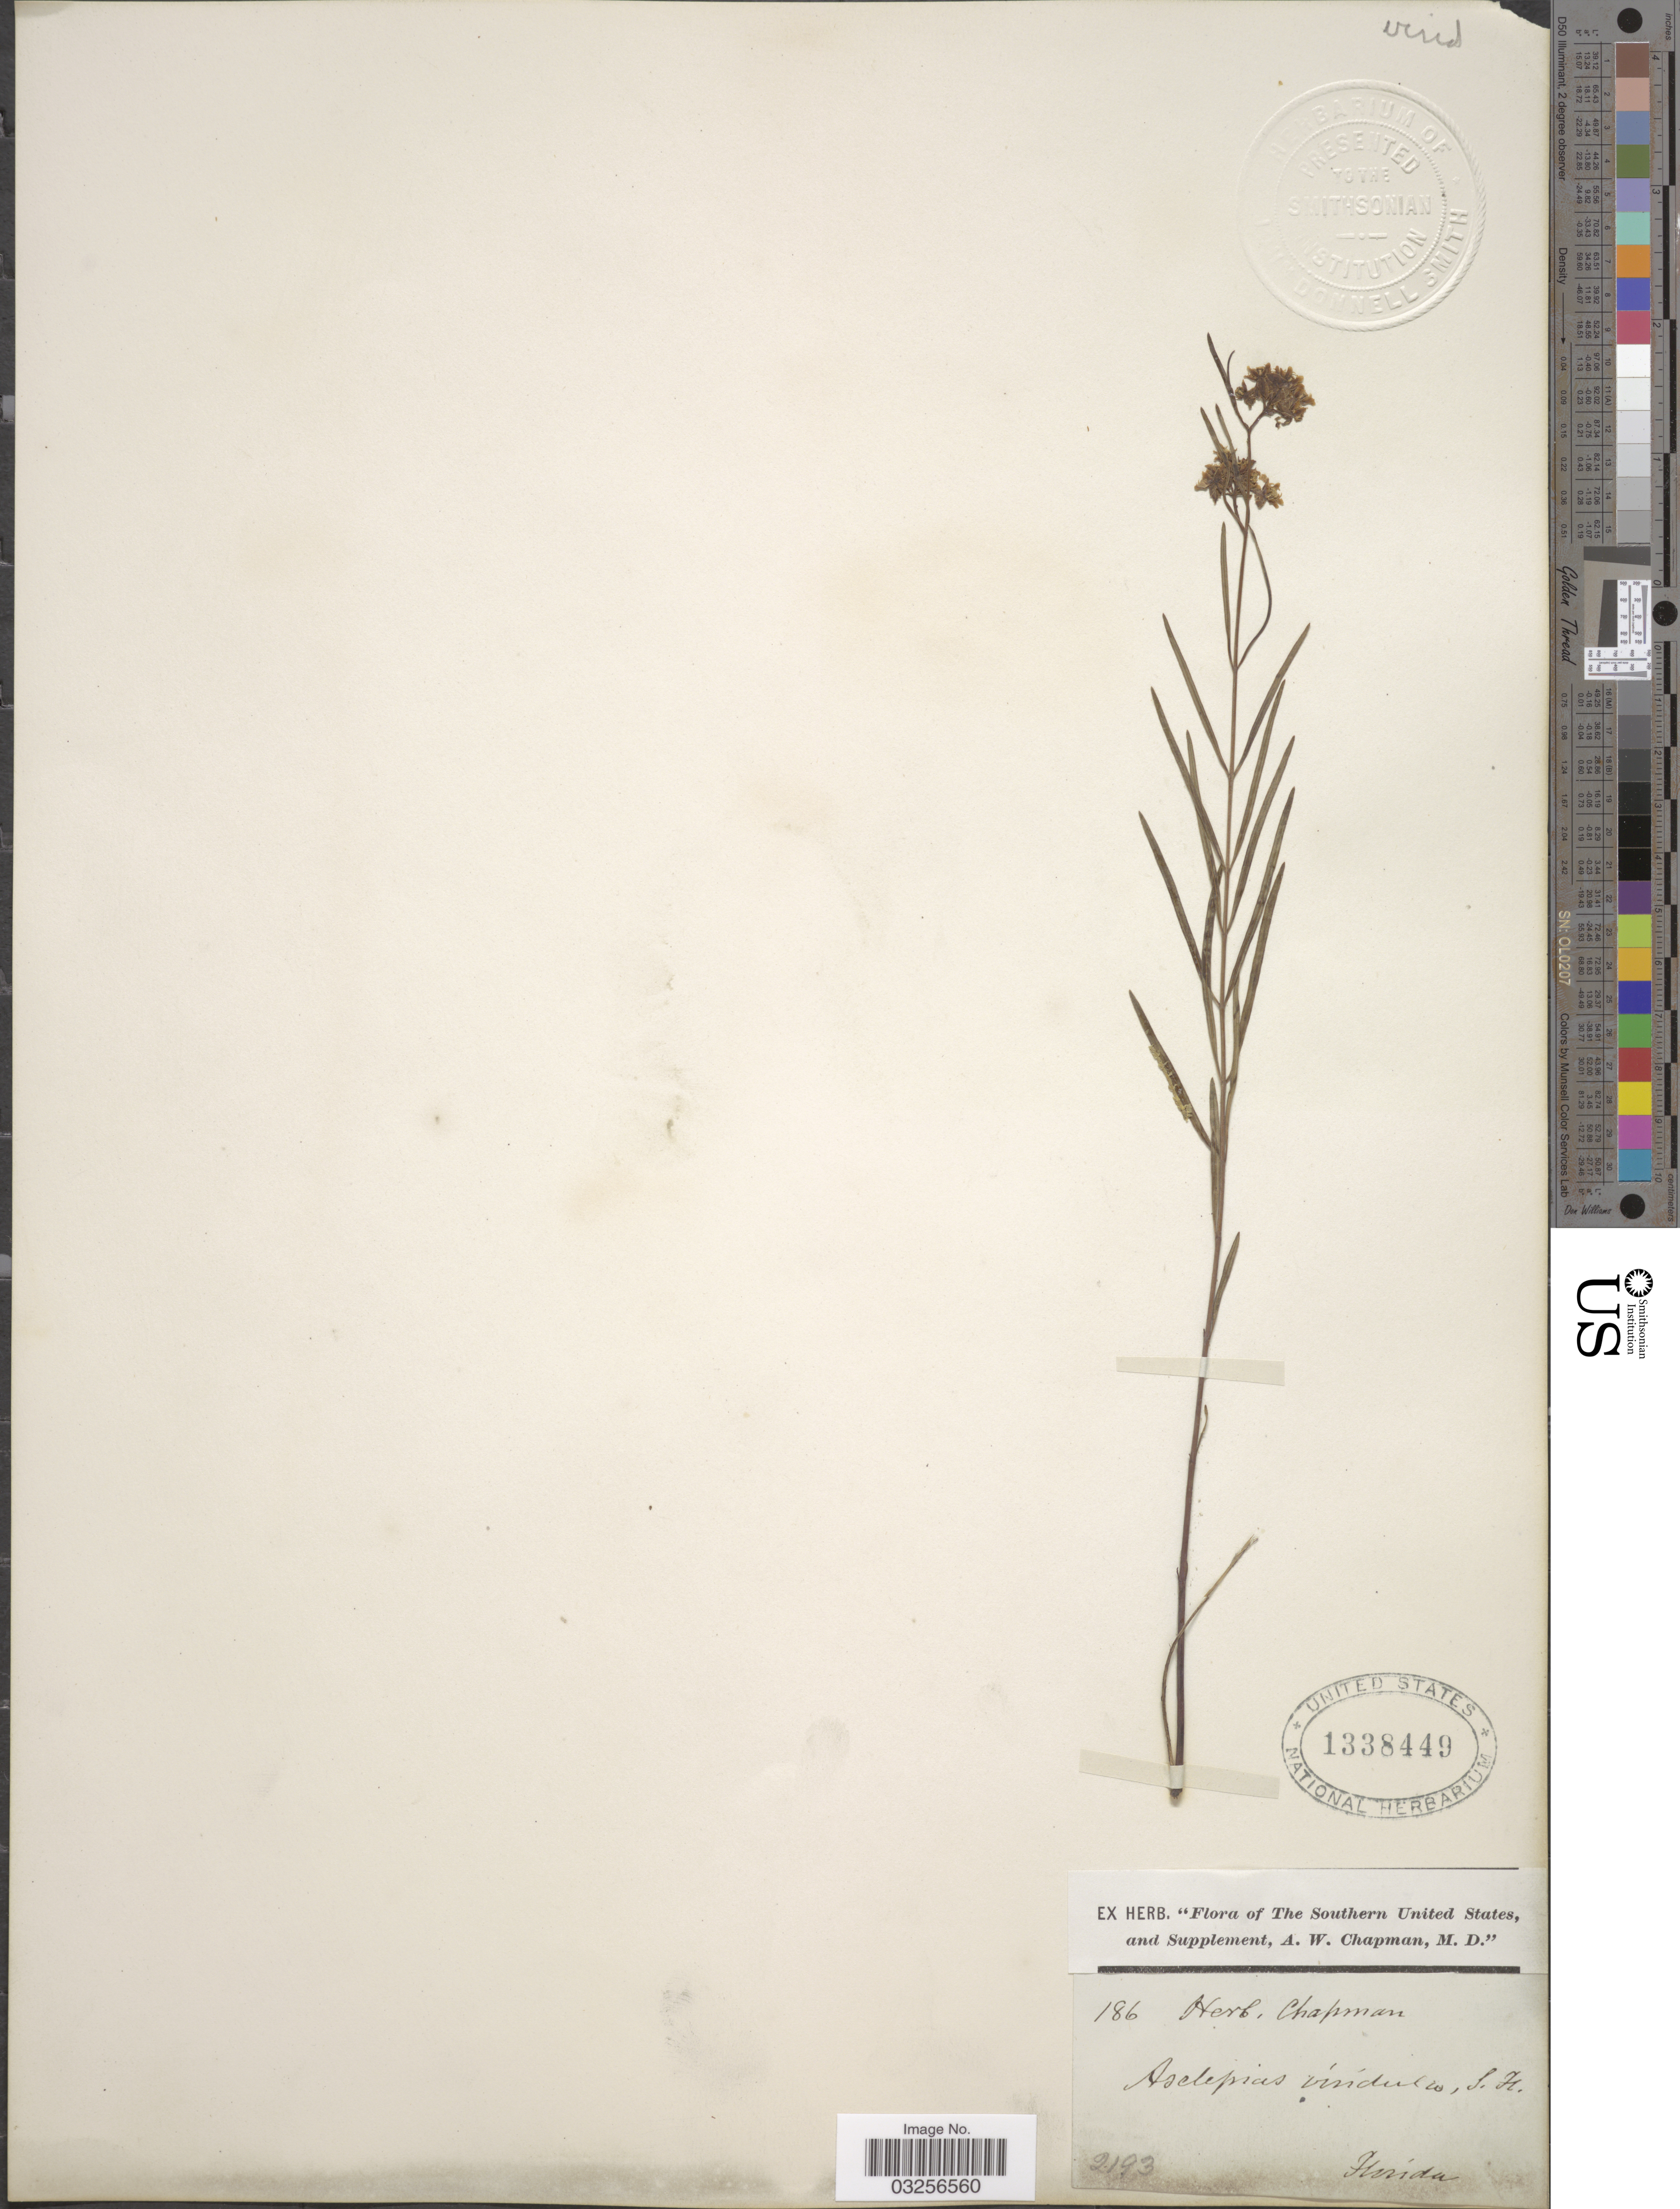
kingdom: Plantae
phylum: Tracheophyta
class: Magnoliopsida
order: Gentianales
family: Apocynaceae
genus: Asclepias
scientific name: Asclepias viridula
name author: Chapm.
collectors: ex herb. A.W. Chapman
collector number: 186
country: United States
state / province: Florida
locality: The Southern United States.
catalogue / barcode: US 1338449